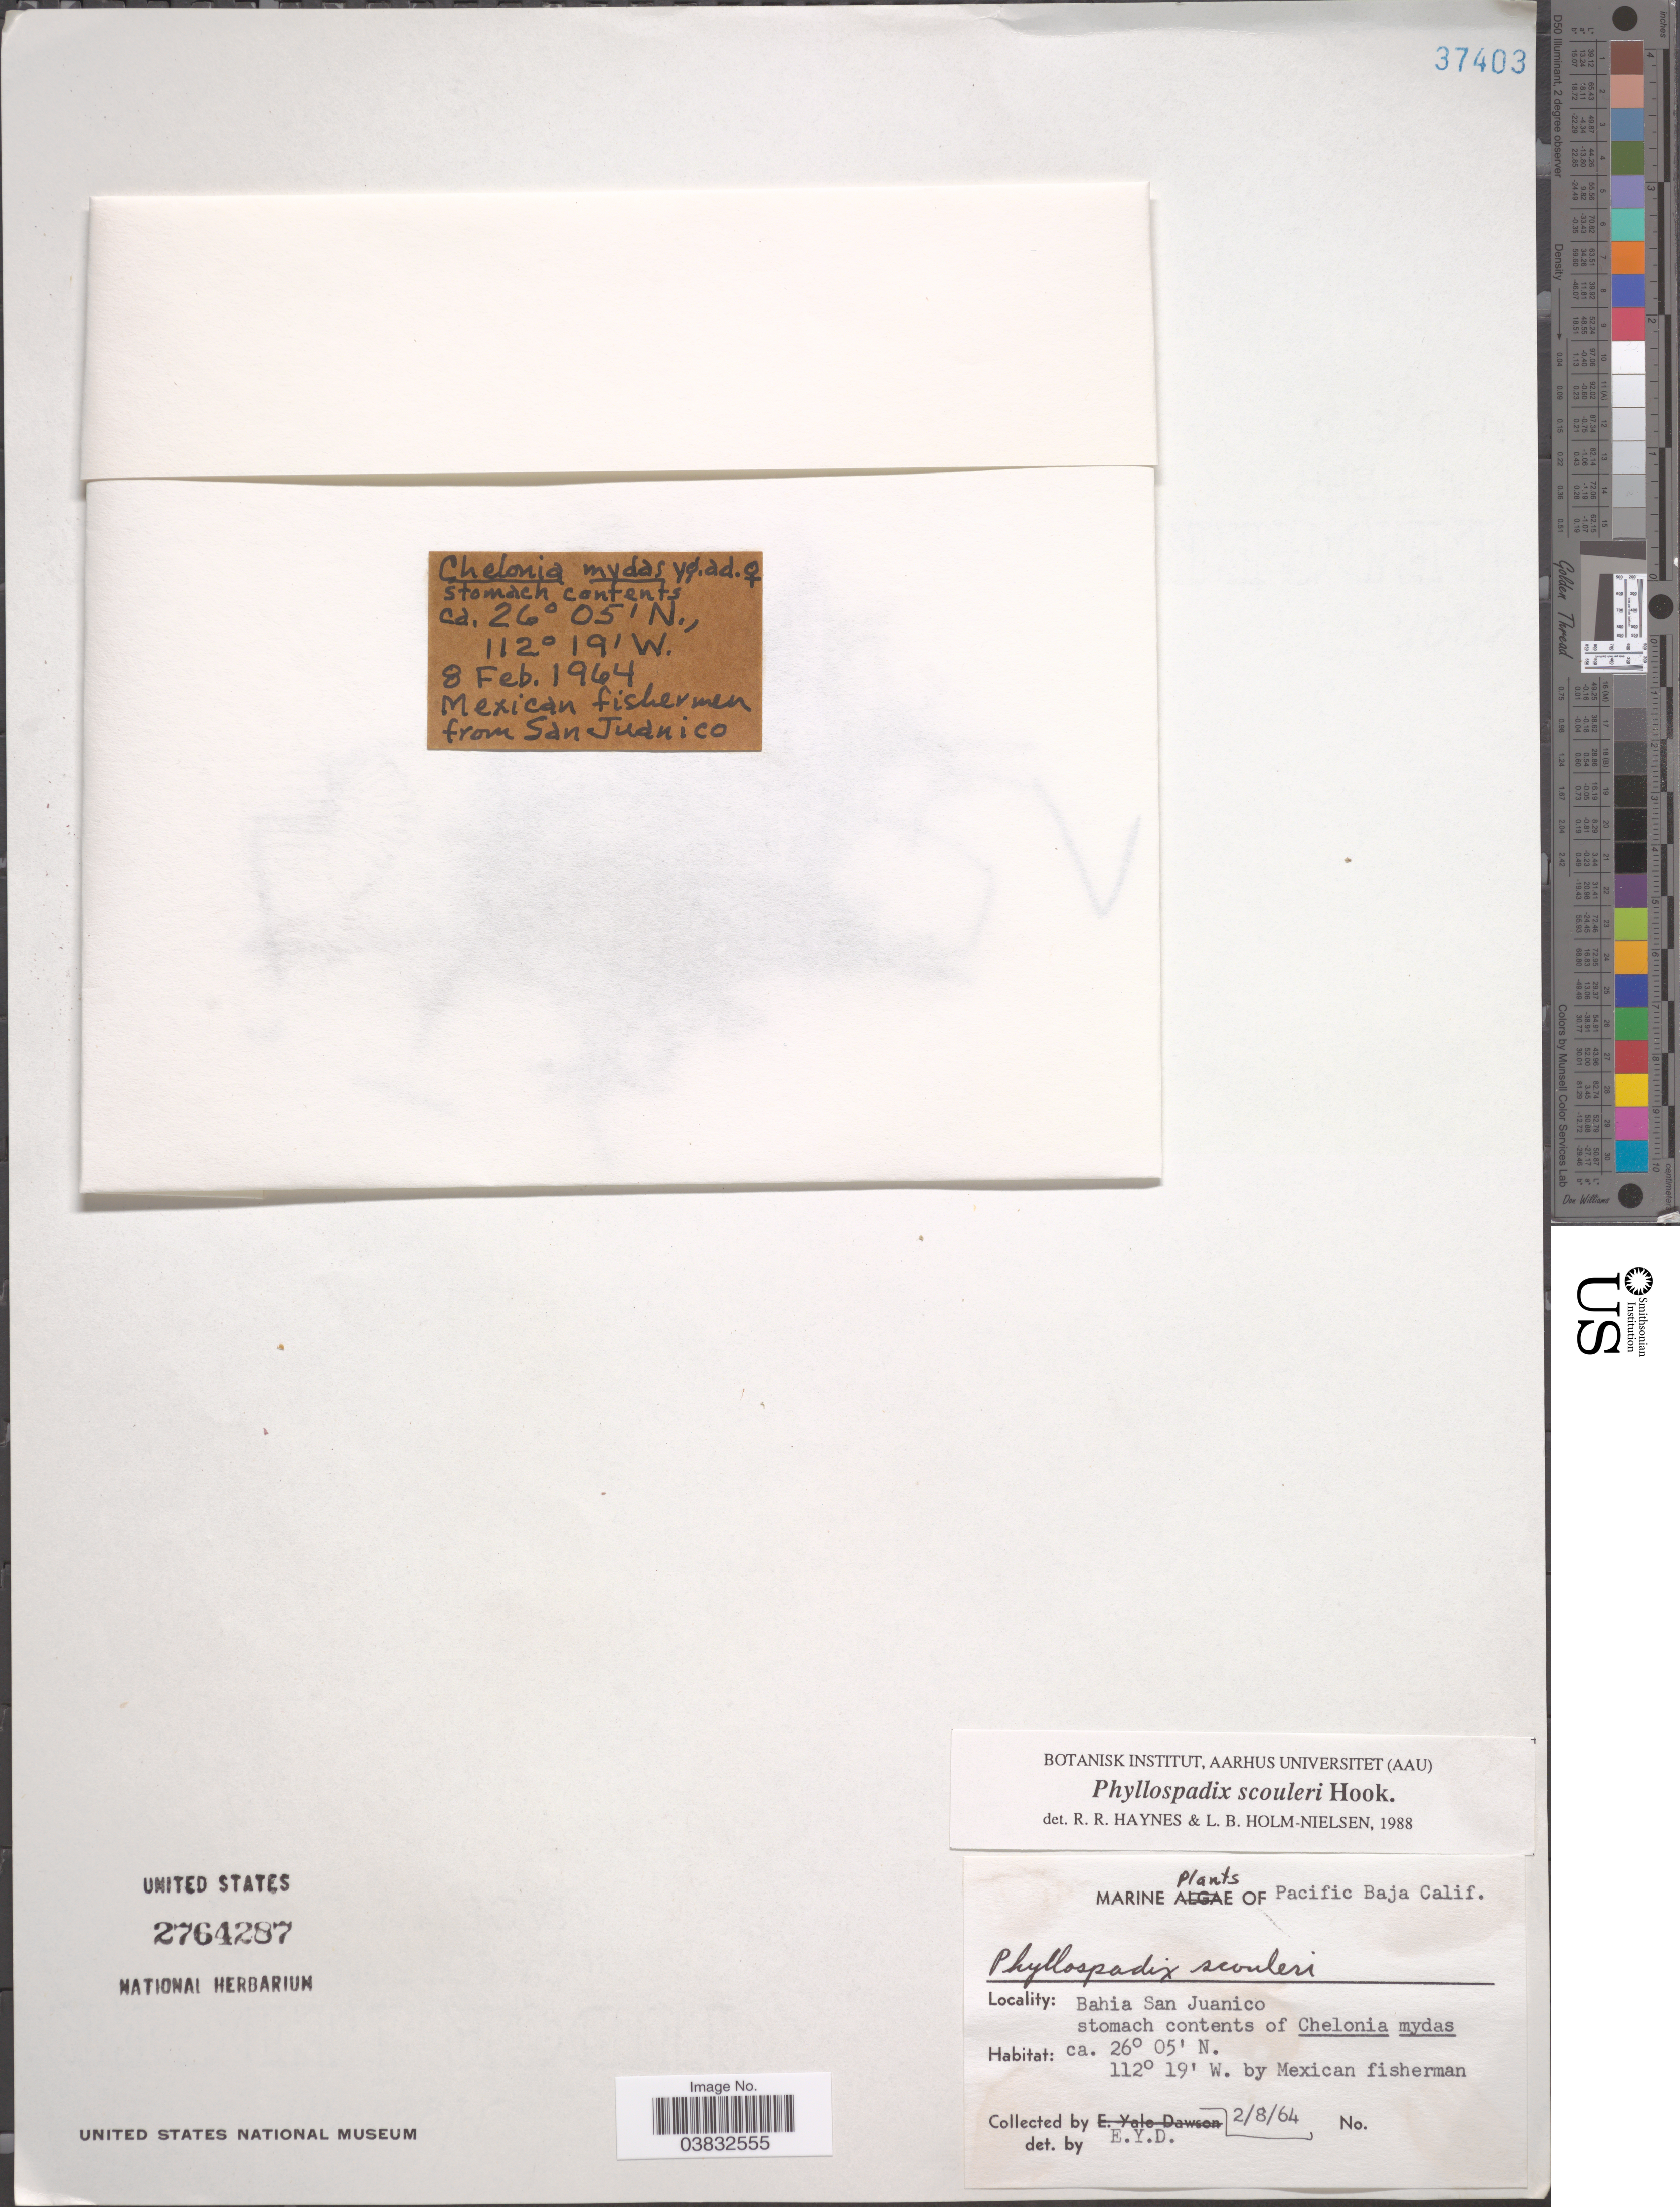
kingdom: Plantae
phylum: Tracheophyta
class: Liliopsida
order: Alismatales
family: Zosteraceae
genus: Phyllospadix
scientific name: Phyllospadix scouleri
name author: Hook.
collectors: N. Yensen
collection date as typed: Transcribed d/m/y: 8/2/64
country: Mexico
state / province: Baja California Sur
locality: Bahia San Juanico. By Mexican fisherman. [unsure placement]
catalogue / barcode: US 2764287